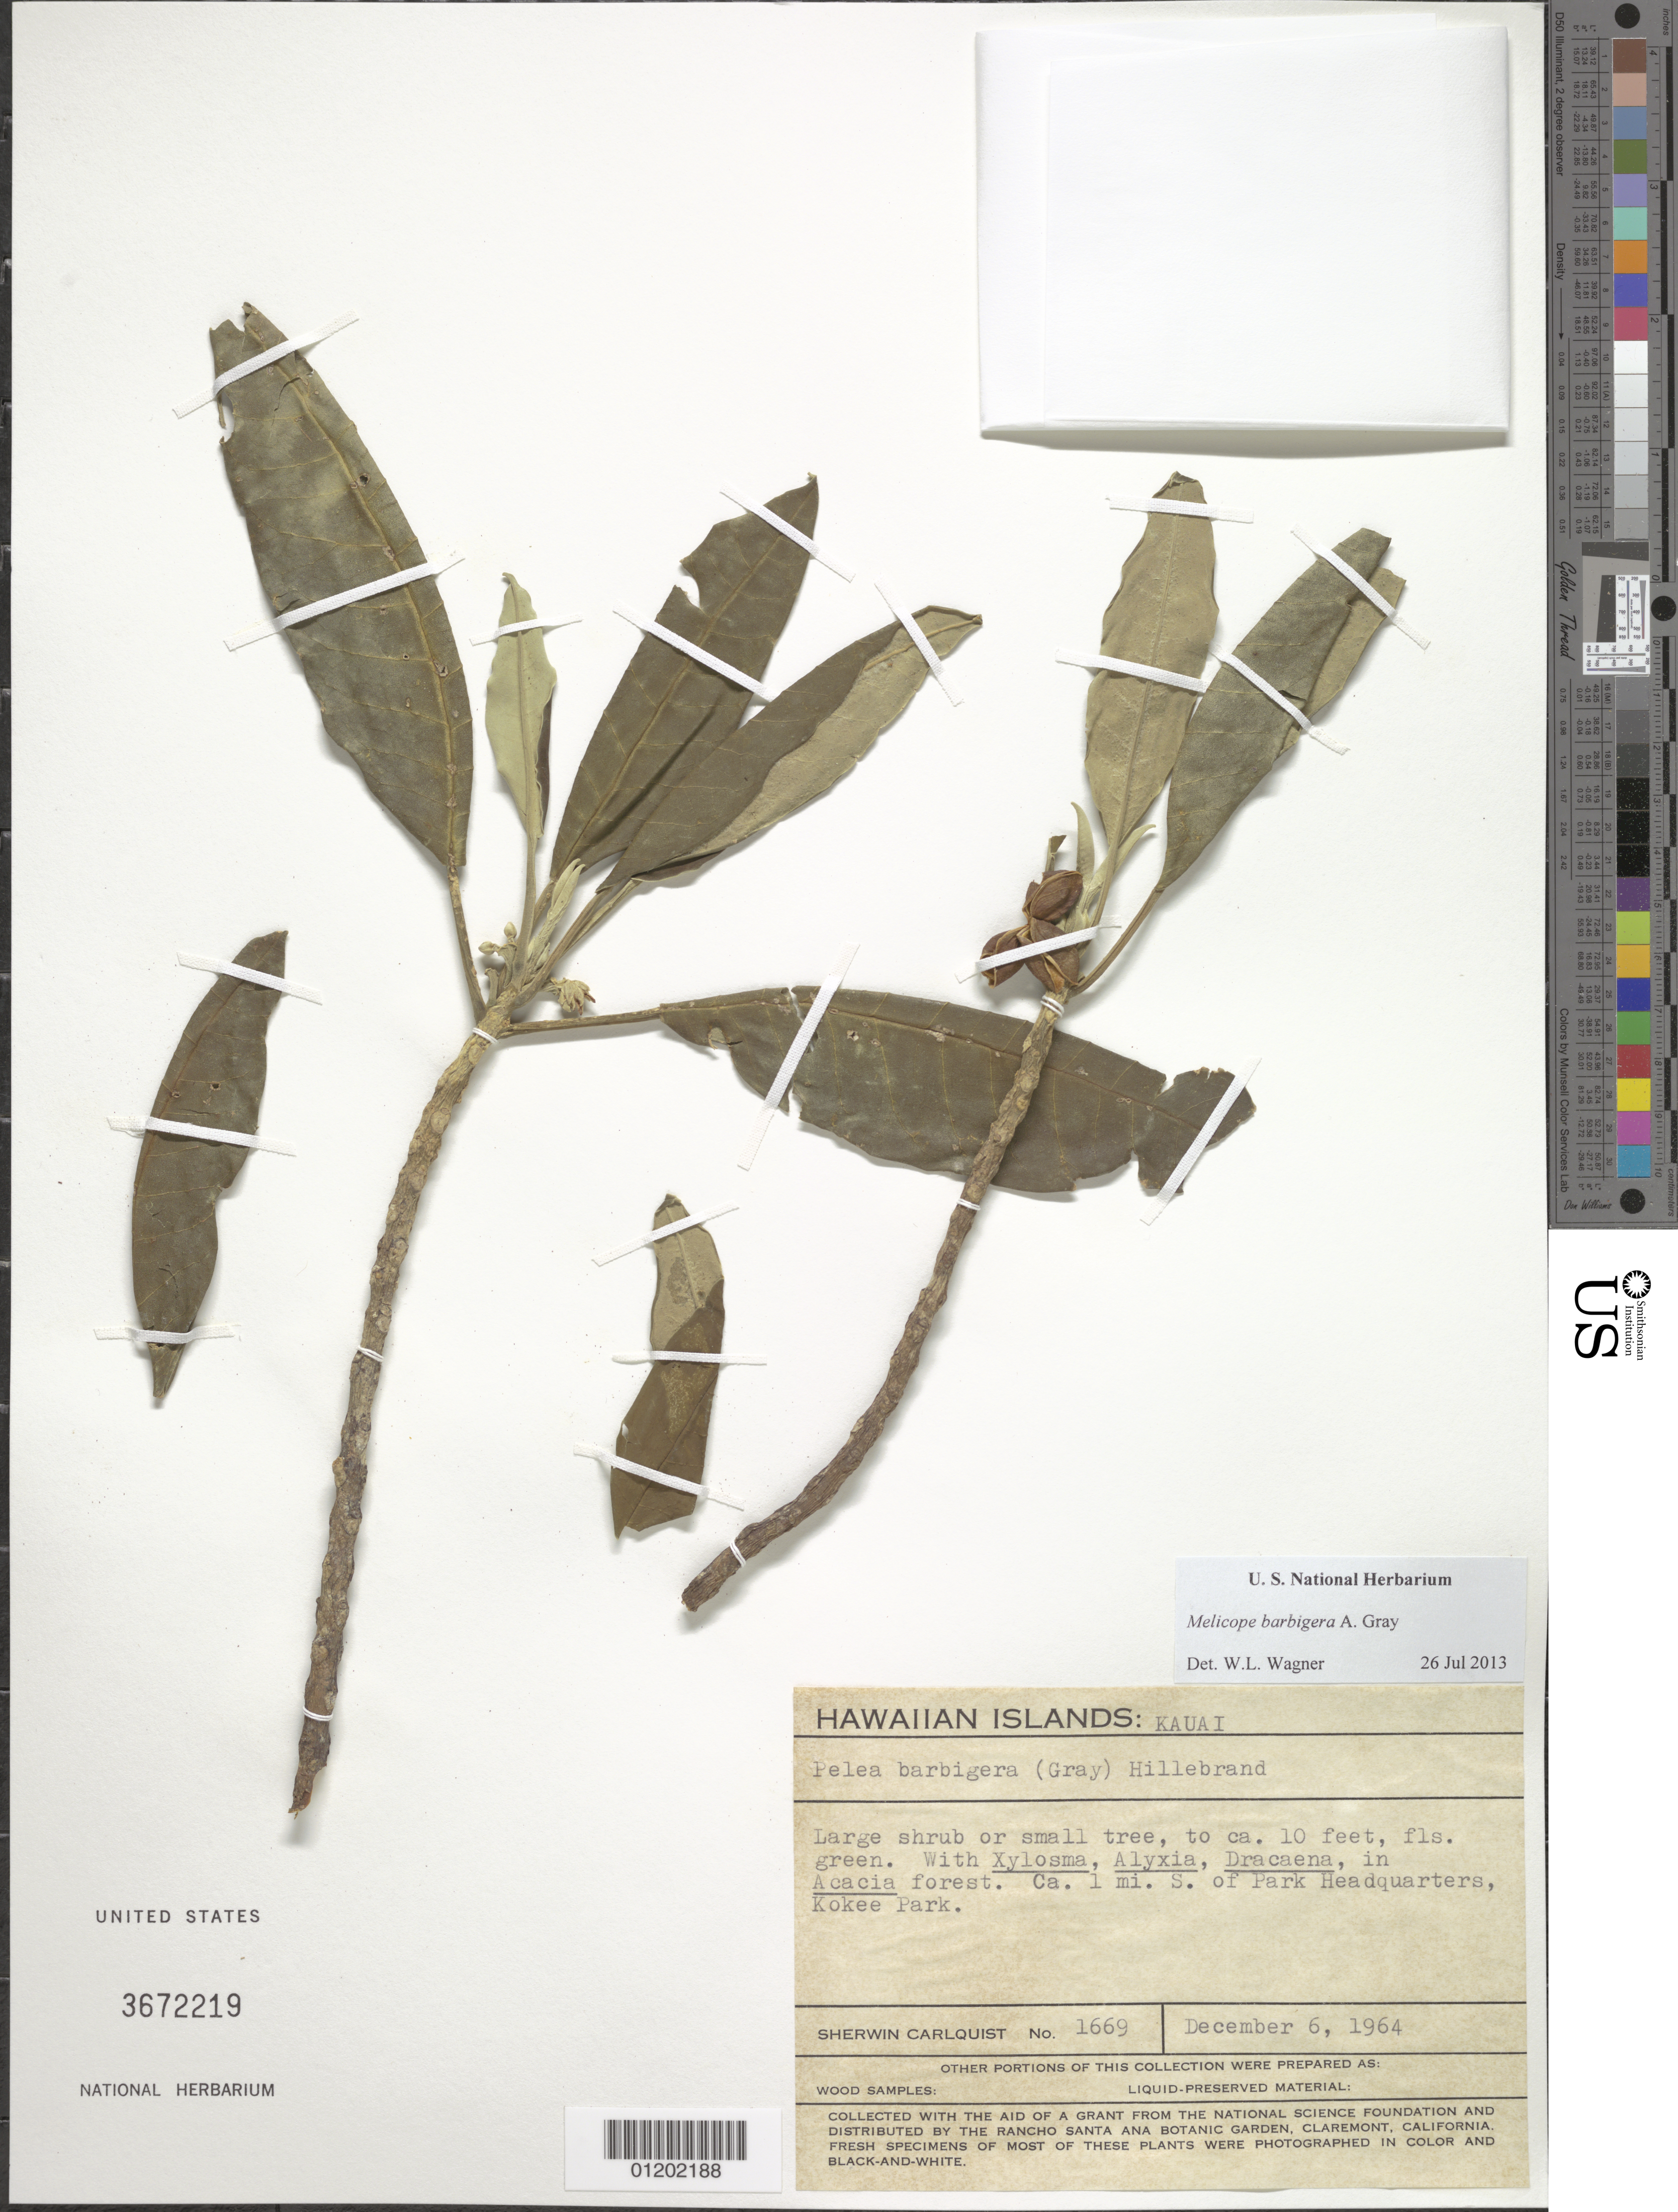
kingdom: Plantae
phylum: Tracheophyta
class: Magnoliopsida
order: Sapindales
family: Rutaceae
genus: Melicope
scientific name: Melicope barbigera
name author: A. Gray in Wilkes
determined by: Wagner, W. L., (BOT), Smithsonian Institution - National Museum of Natural History (UNITED STATES)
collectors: S. Carlquist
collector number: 1669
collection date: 1964-12-06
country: United States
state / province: Hawaii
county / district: Kauai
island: Kaua'i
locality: Ca. 1 mi. S. of Park Headquarters, Kokee Park.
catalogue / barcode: US 3672219